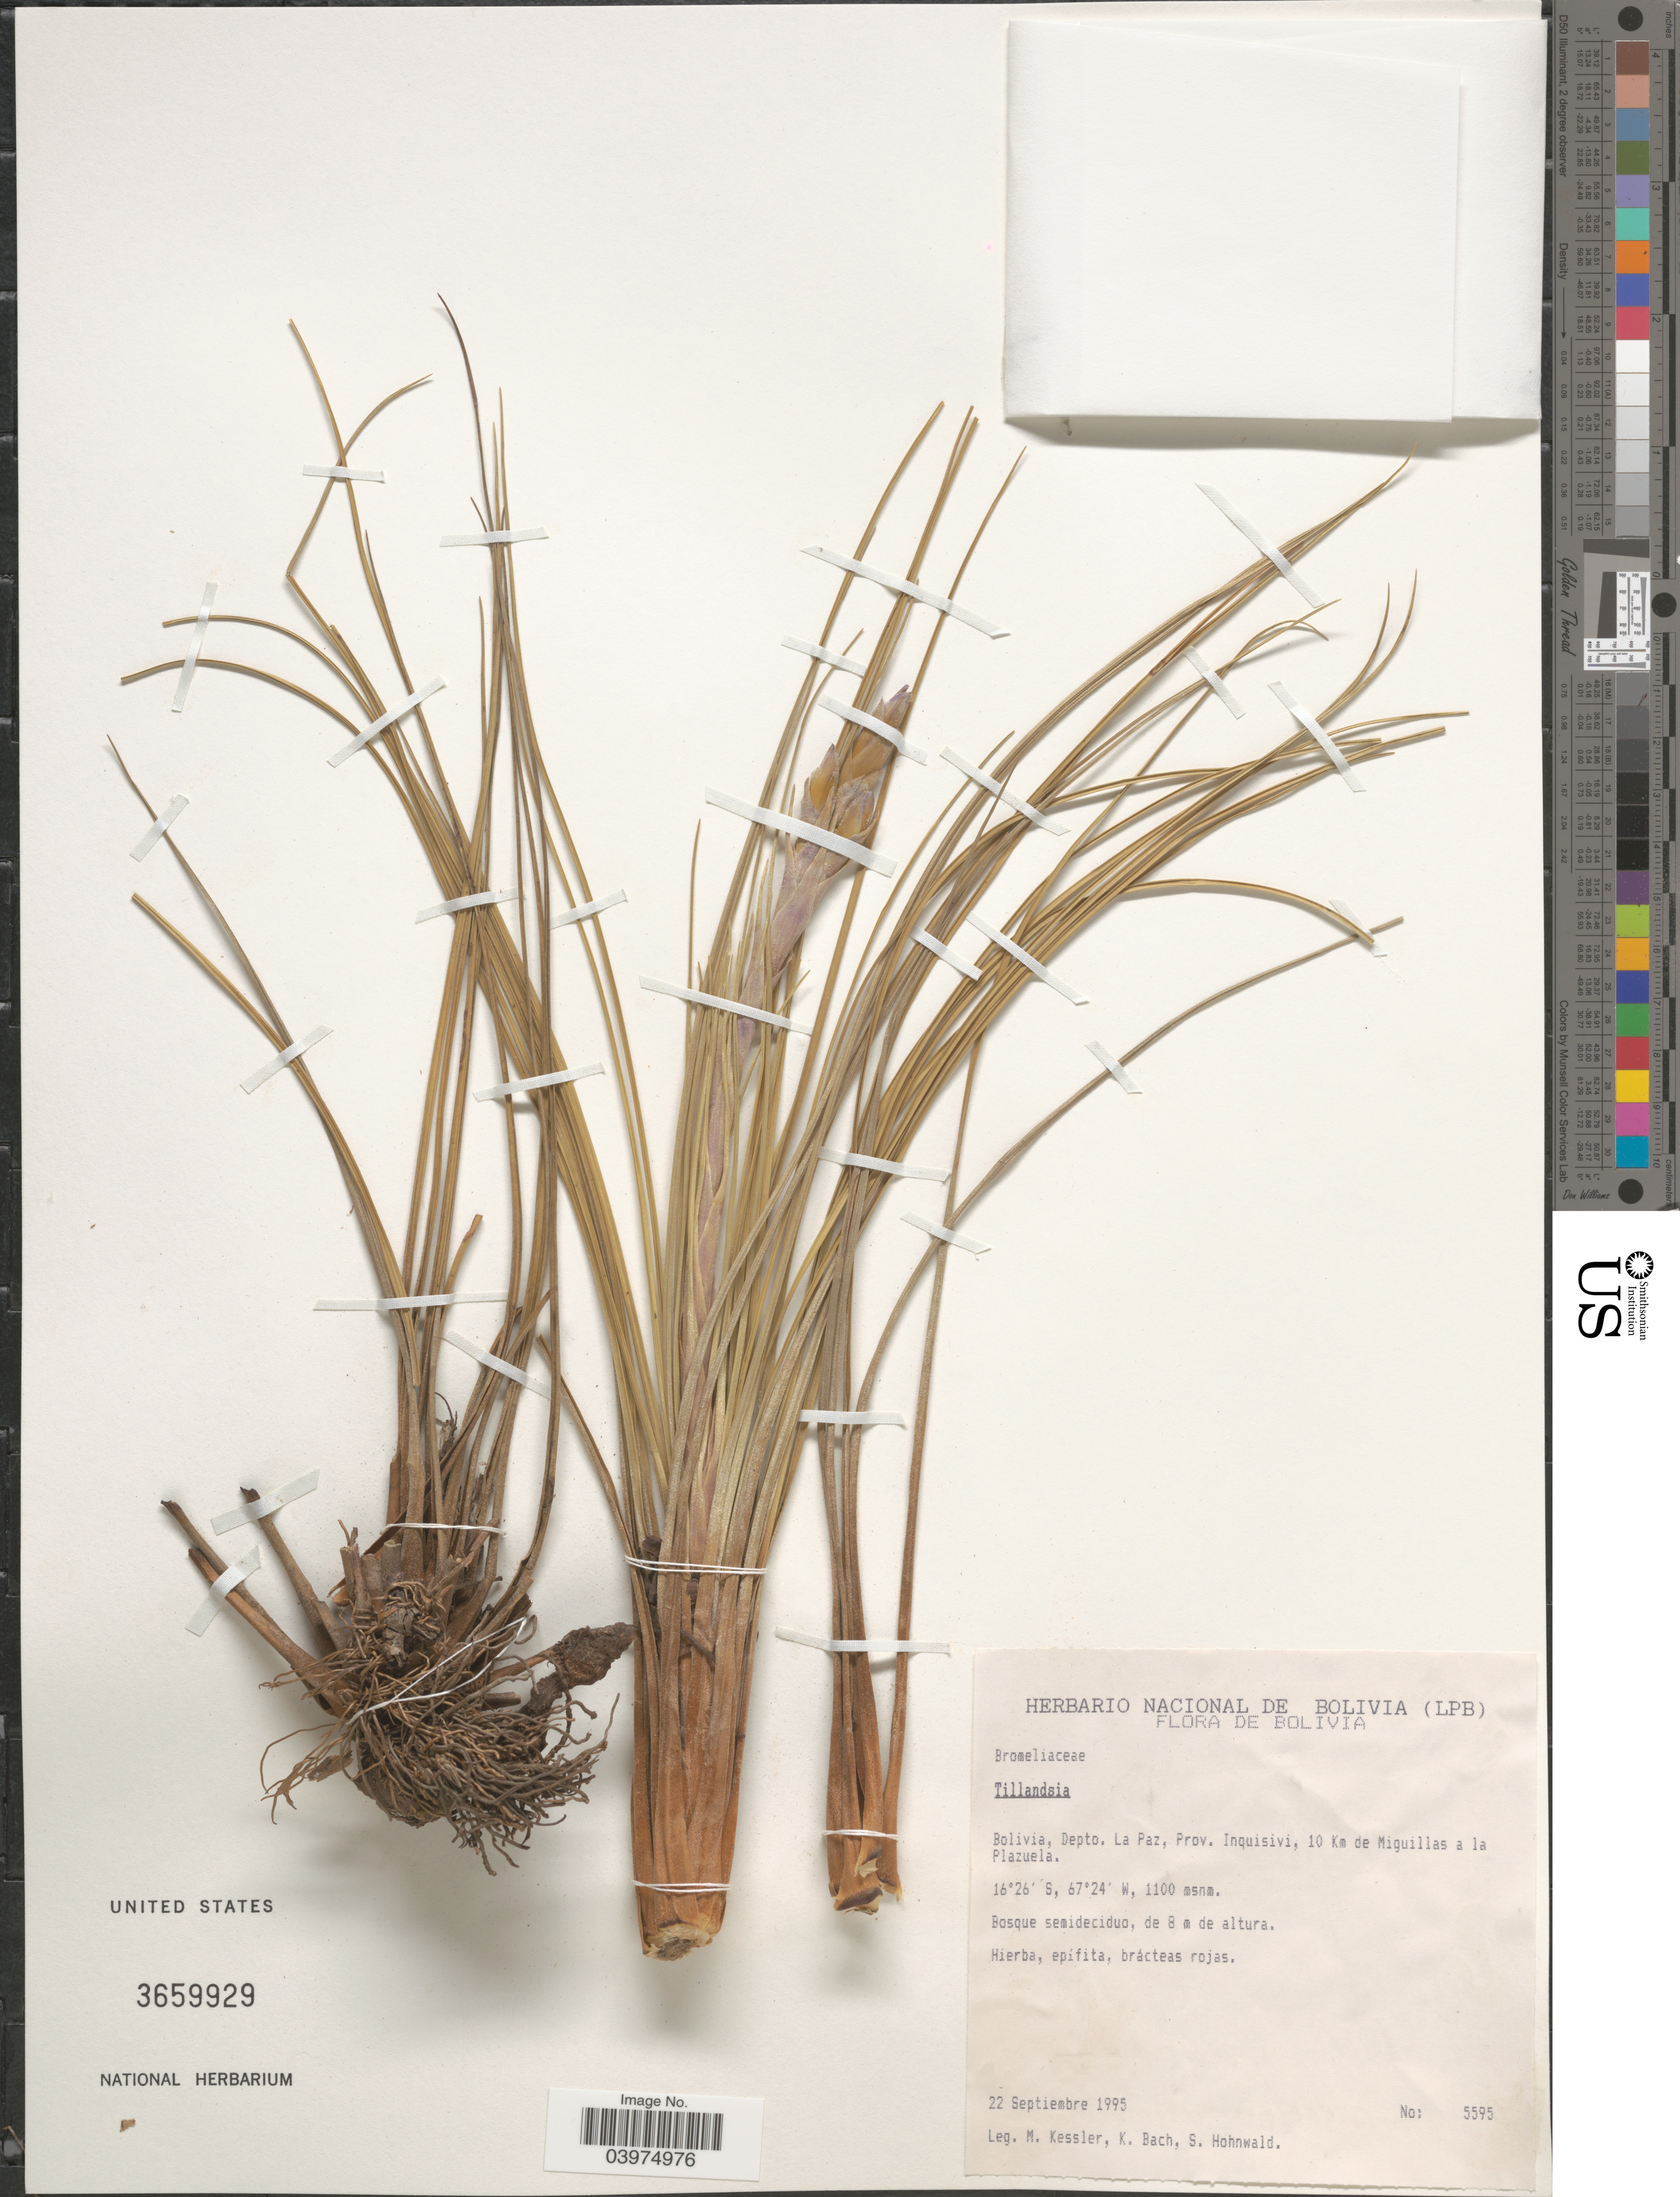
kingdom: Plantae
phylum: Tracheophyta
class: Liliopsida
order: Poales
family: Bromeliaceae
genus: Tillandsia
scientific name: Tillandsia sp.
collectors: M. Kessler, K. Bach & S. Hohnwald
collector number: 5595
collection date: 1995-09-22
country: Bolivia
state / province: La Paz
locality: Depto. La Paz, Prov. Inquisivi, 10 Km de Miguillas a la Plazuela.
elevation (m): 1100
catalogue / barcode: US 3659929